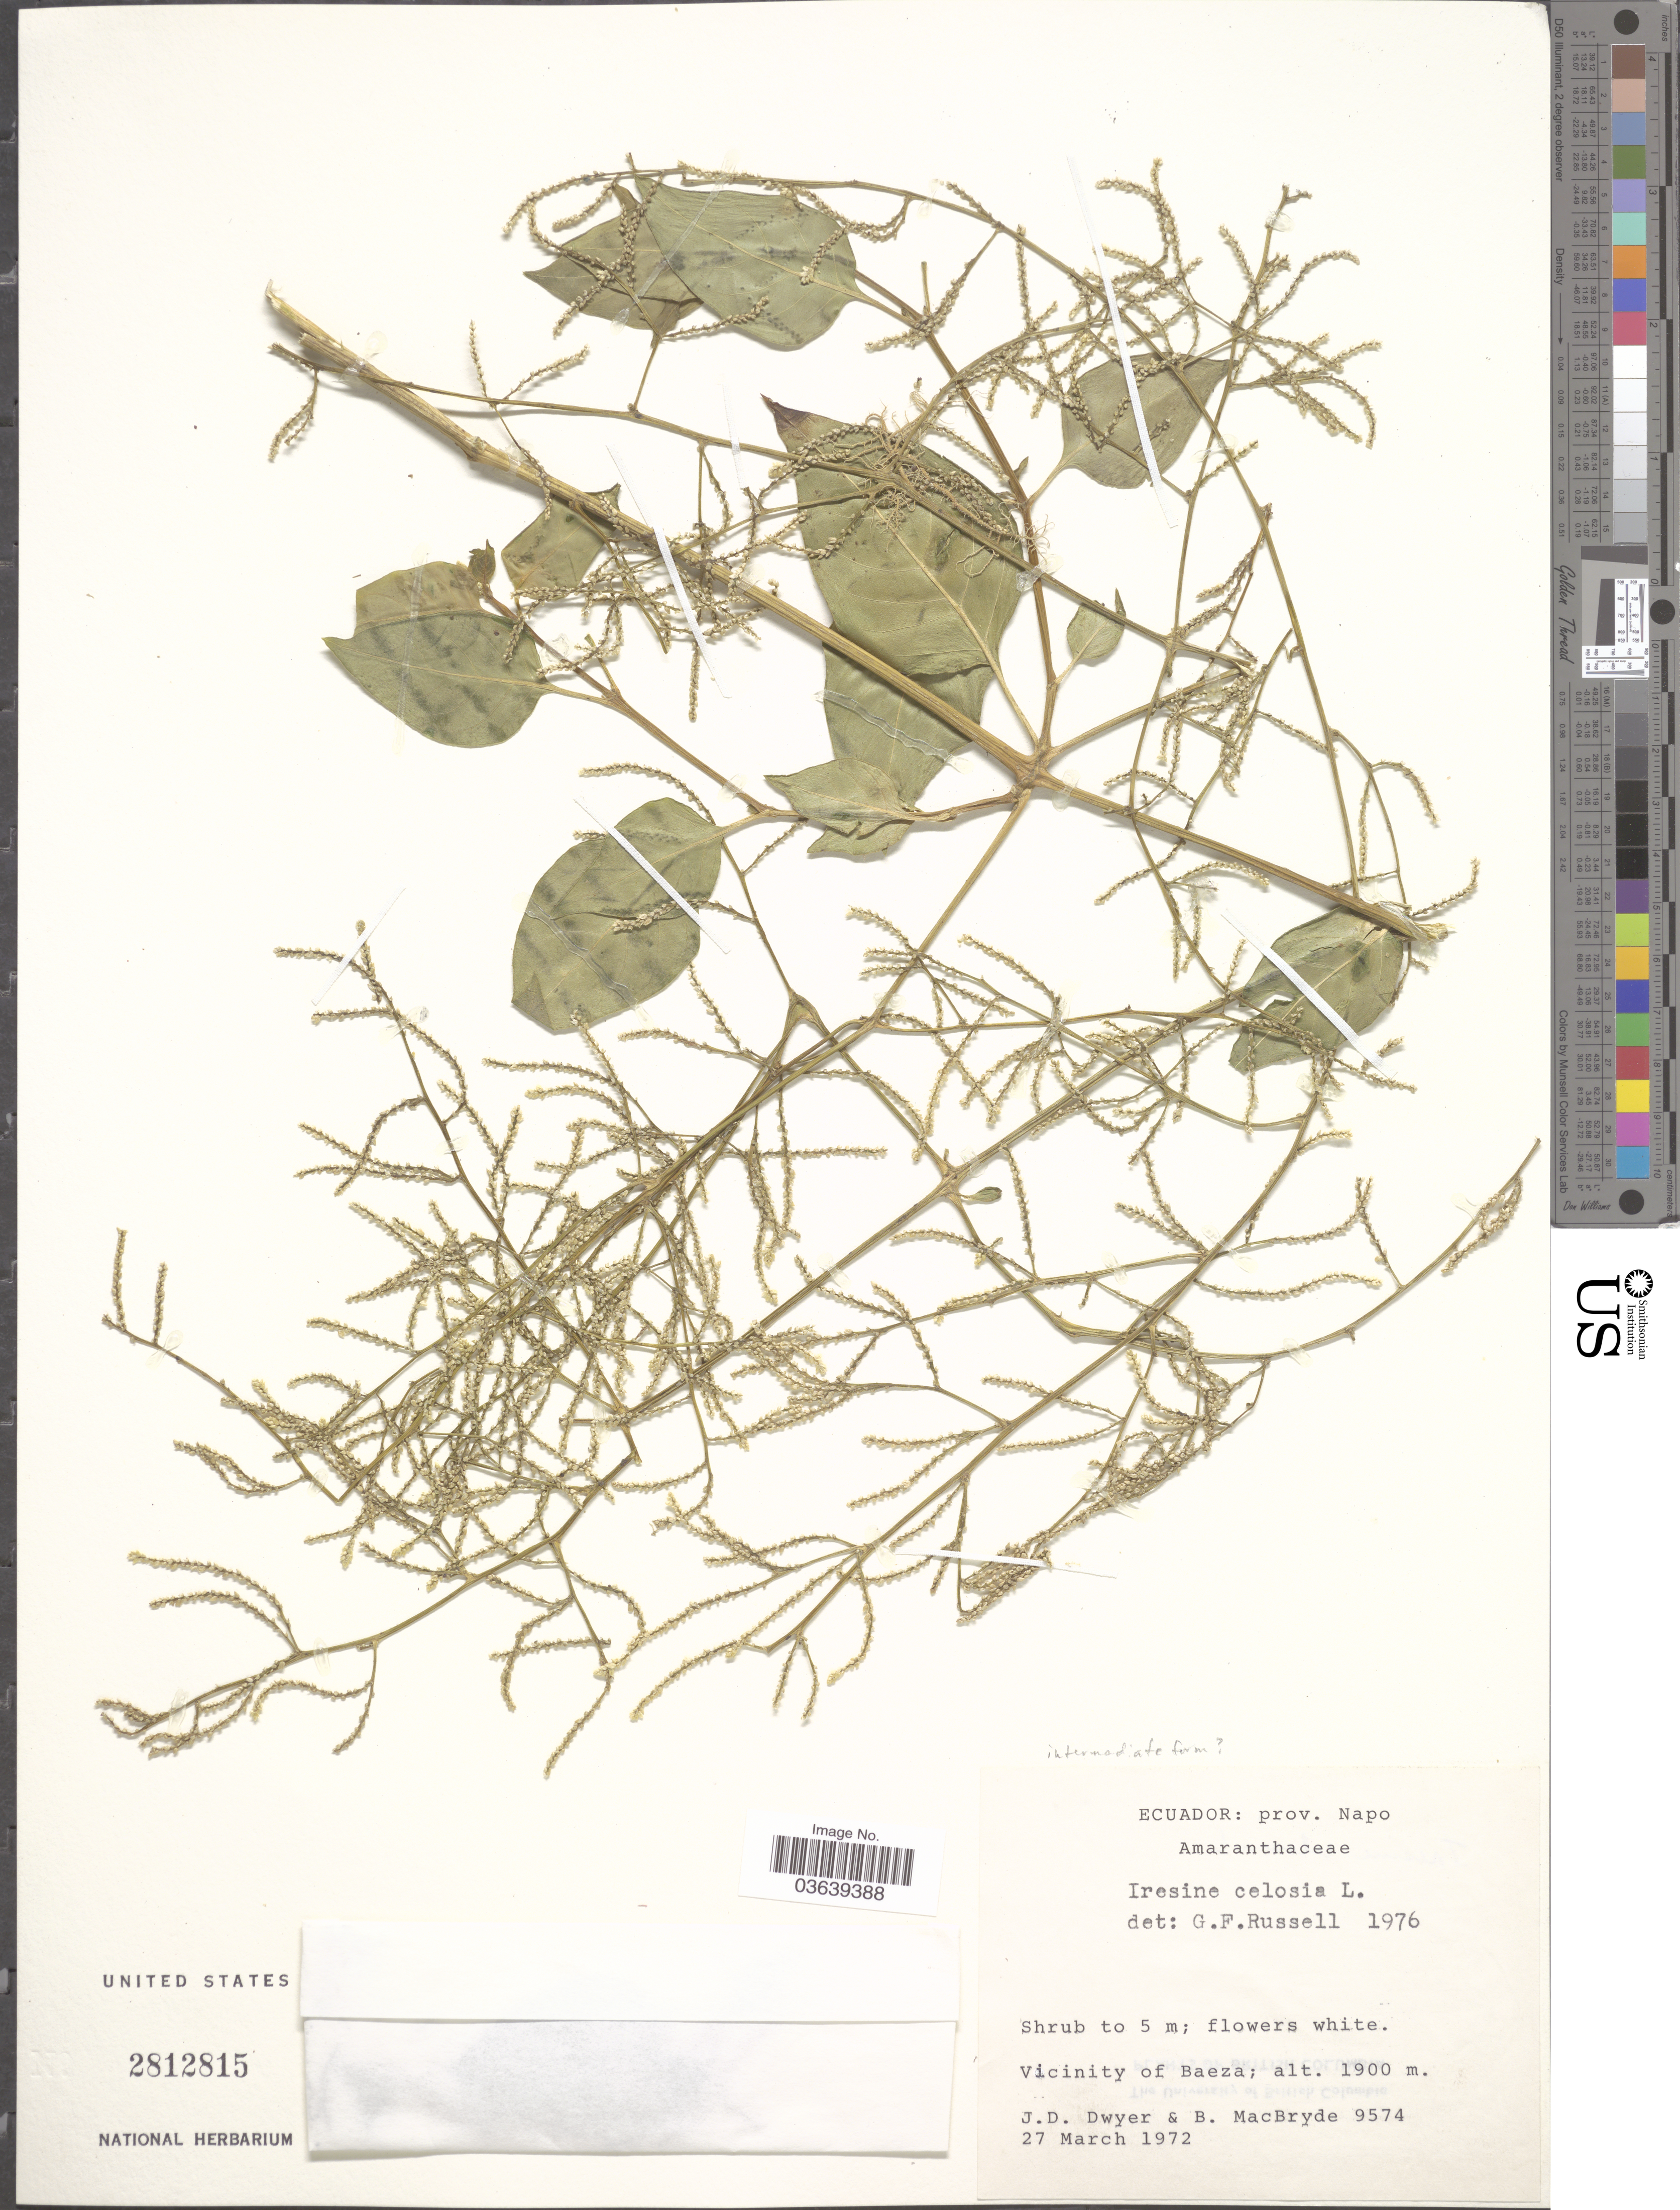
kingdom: Plantae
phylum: Tracheophyta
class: Magnoliopsida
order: Caryophyllales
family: Amaranthaceae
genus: Iresine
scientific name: Iresine diffusa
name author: Humb. & Bonpl. ex Willd.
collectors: J. D. Dwyer & B. MacBryde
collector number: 9574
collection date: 1972-03-27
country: Ecuador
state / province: Napo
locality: Vicinity of Baeza.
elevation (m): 1900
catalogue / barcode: US 2812815